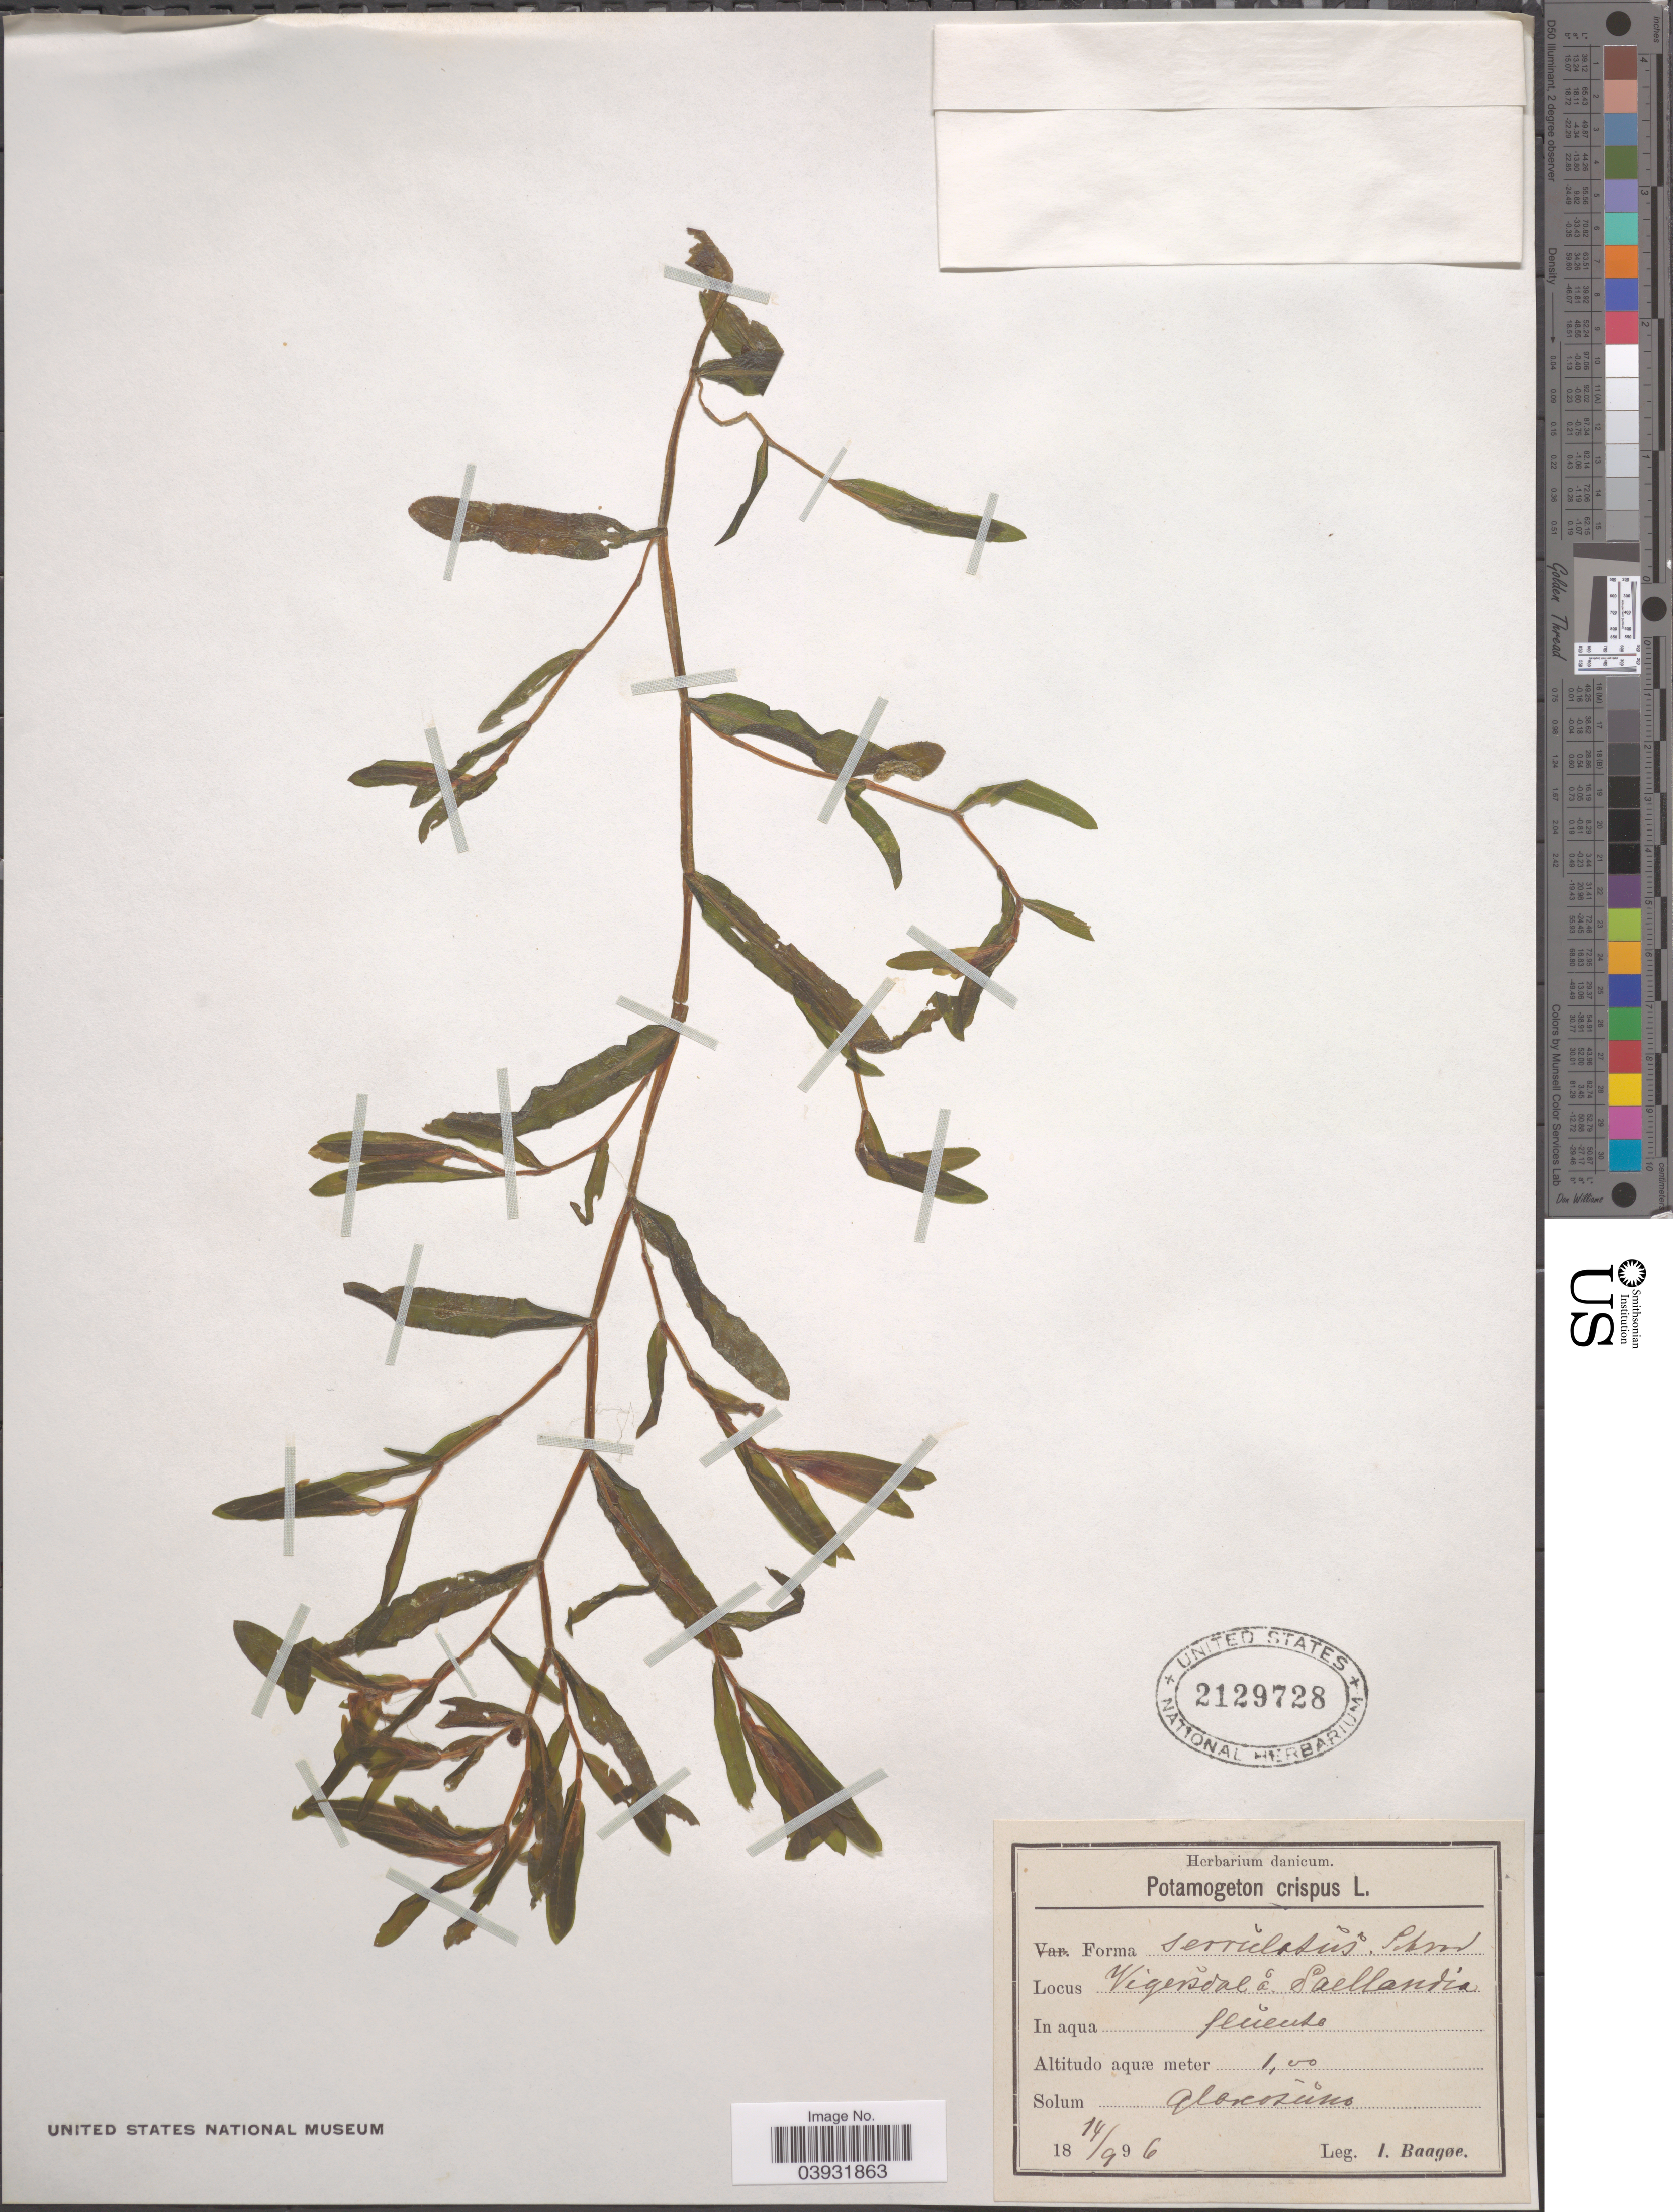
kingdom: Plantae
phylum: Tracheophyta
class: Liliopsida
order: Alismatales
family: Potamogetonaceae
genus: Potamogeton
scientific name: Potamogeton crispus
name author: L.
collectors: I. Baagøe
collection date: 1896-09-14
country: Denmark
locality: Vigersdalå: Saellandia.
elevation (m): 100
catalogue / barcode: US 2129728